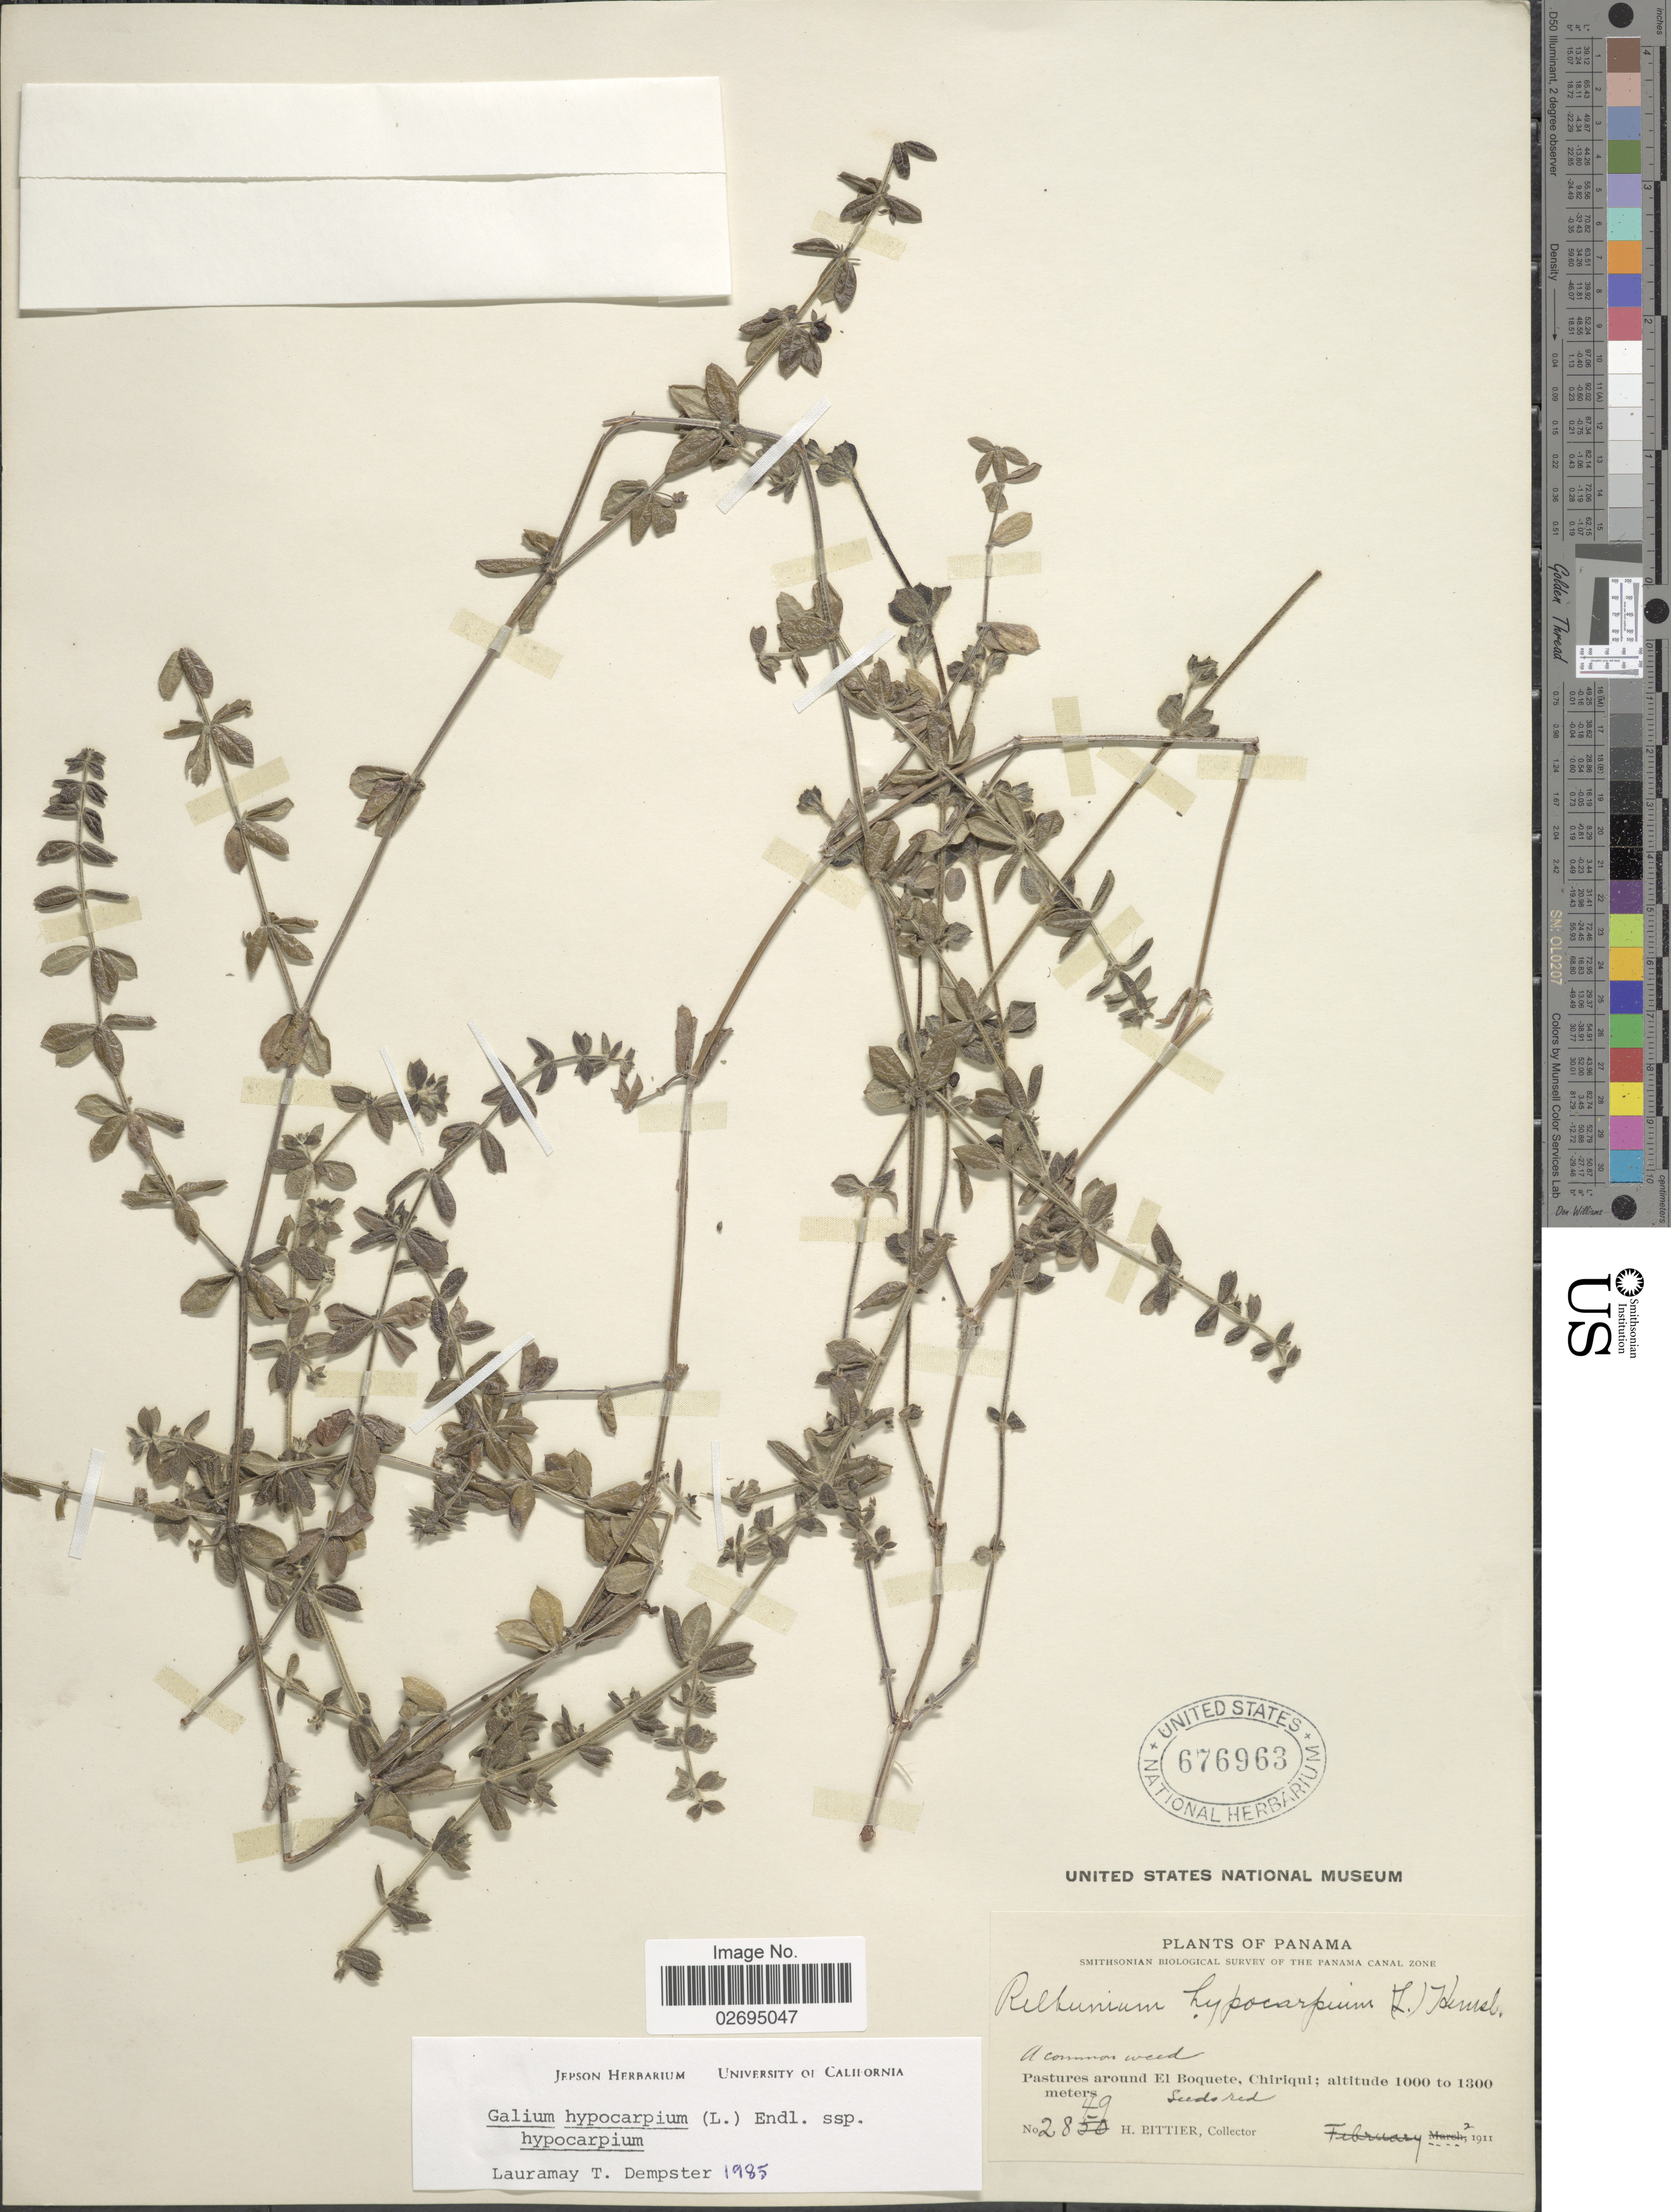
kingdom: Plantae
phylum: Tracheophyta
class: Magnoliopsida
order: Gentianales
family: Rubiaceae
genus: Galium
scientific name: Galium hypocarpium subsp. hypocarpium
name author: (L.) Endl. ex Griseb.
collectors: H. F. Pittier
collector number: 2849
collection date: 1911-02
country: Panama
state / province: Chiriqui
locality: Panama Canal Zone. around El Boquete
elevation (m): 1000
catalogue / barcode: US 676963